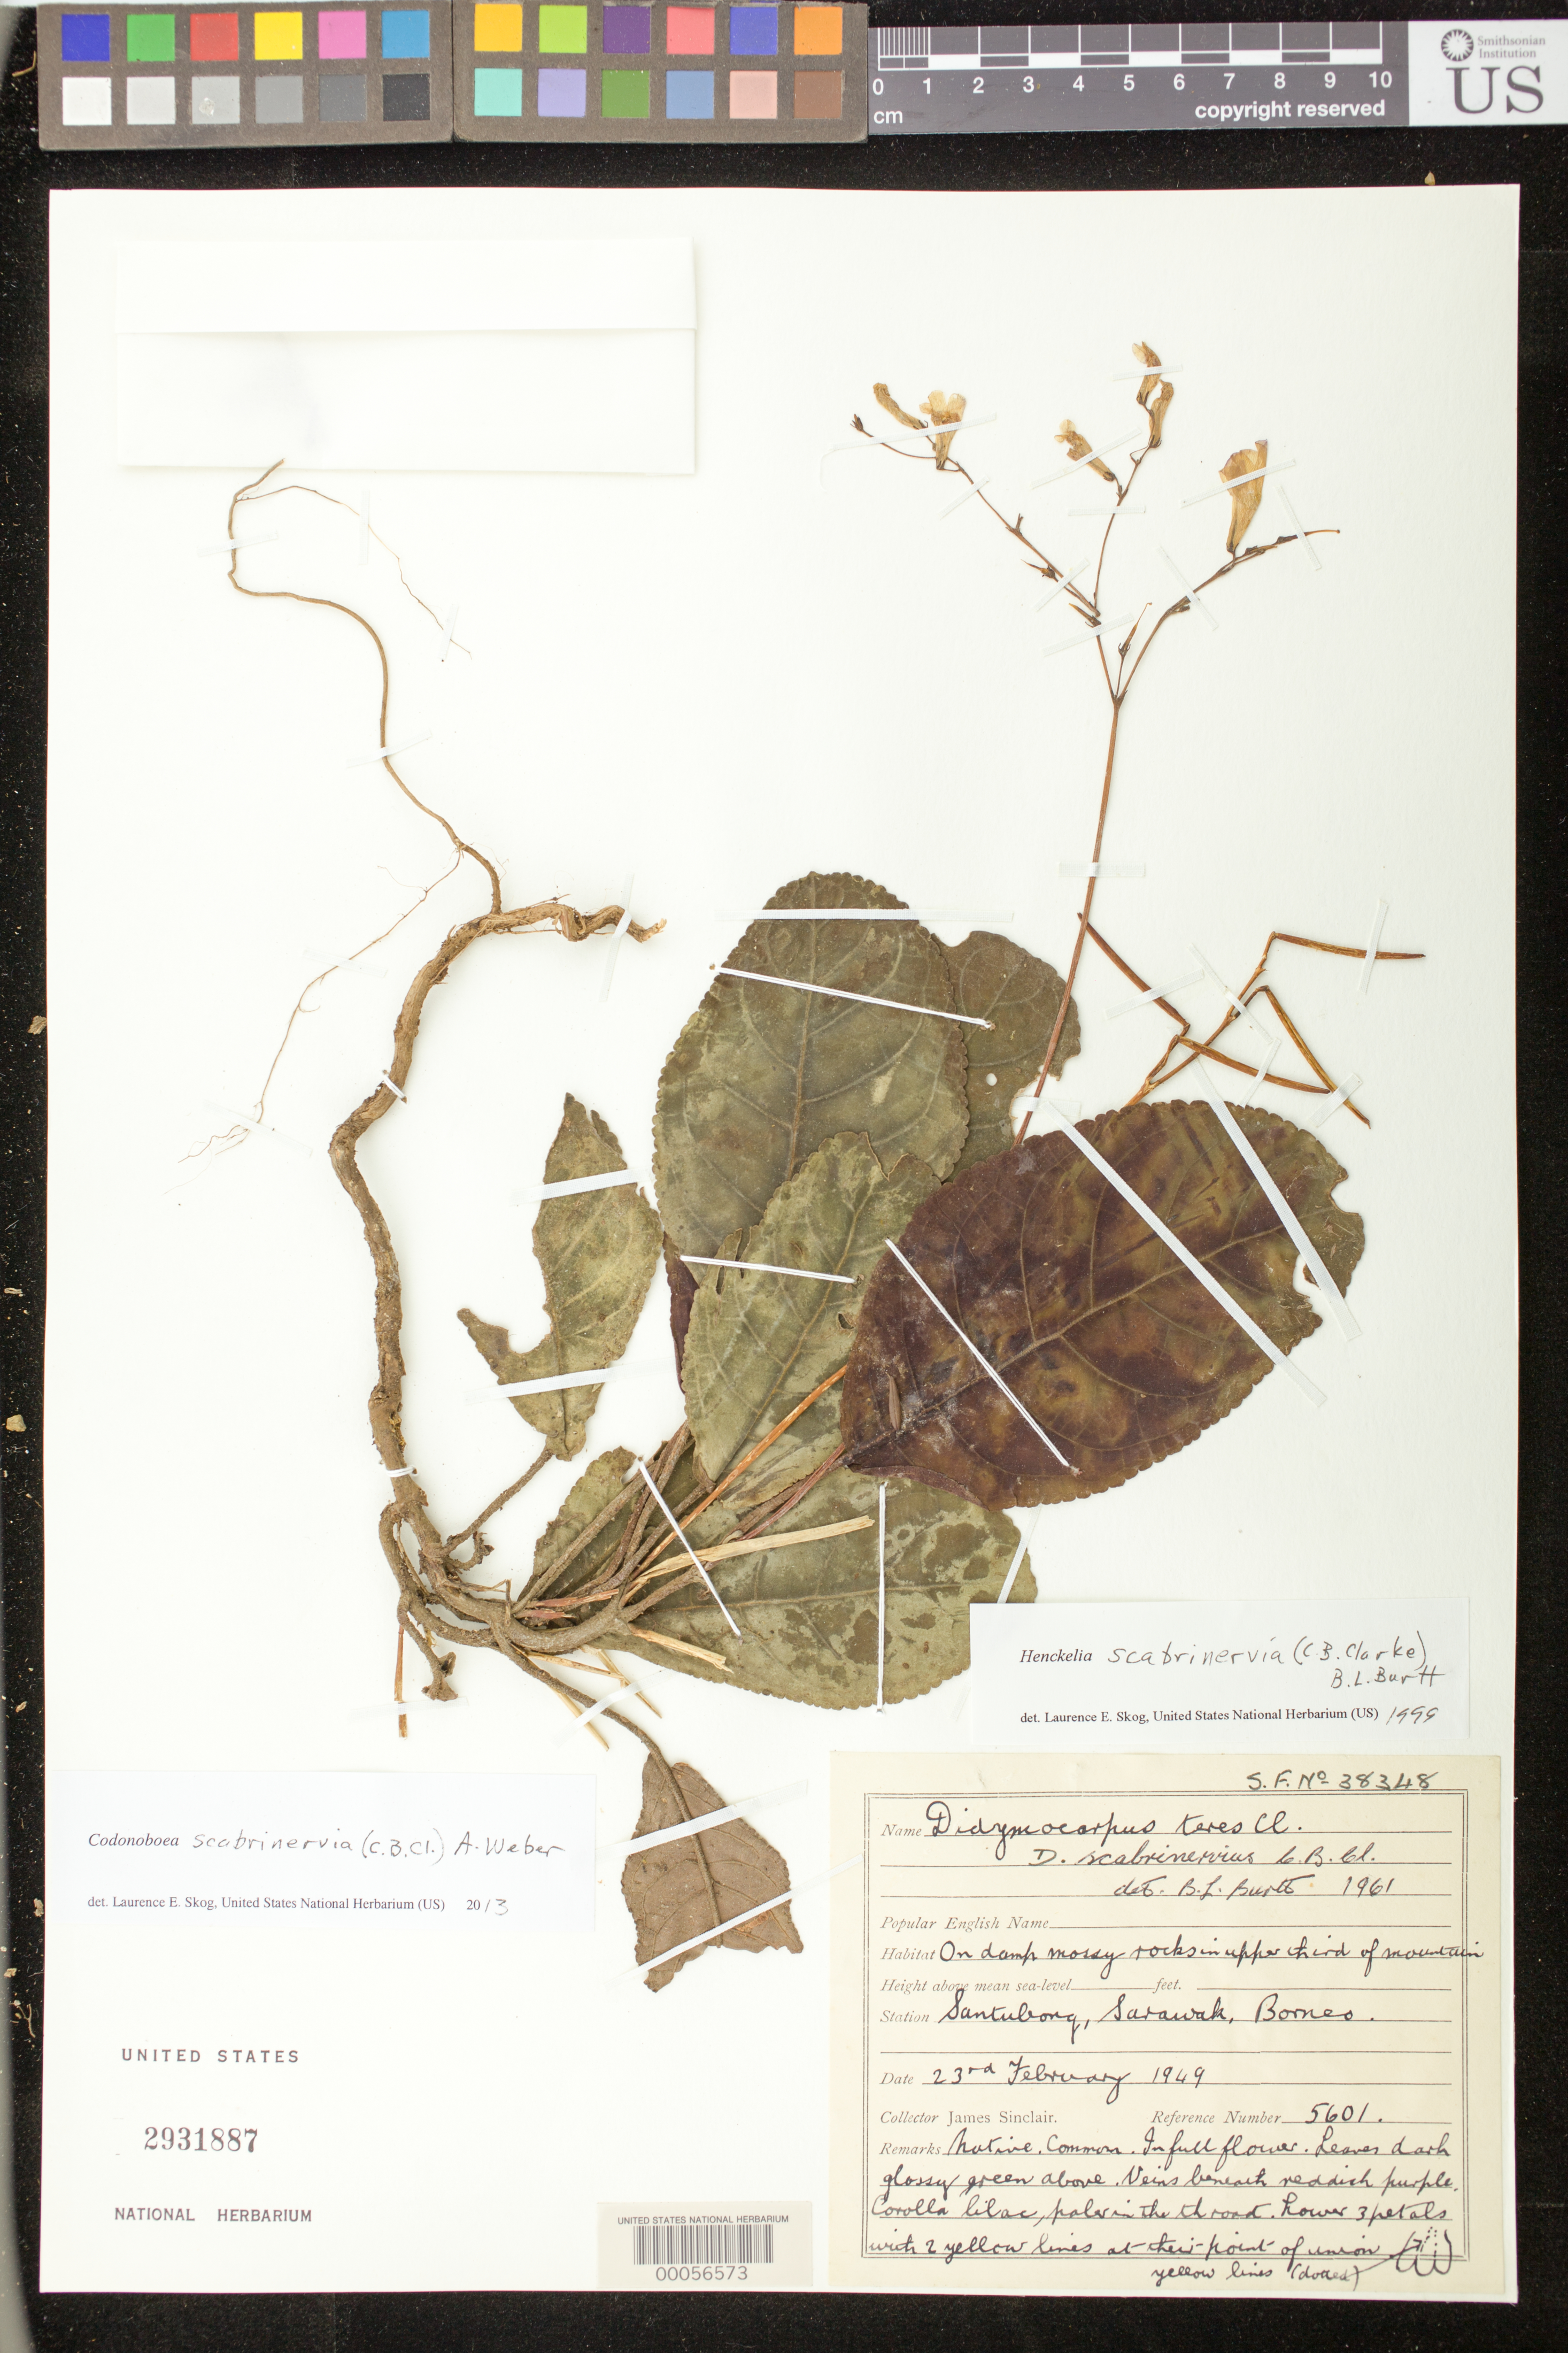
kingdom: Plantae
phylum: Tracheophyta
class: Magnoliopsida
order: Lamiales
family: Gesneriaceae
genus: Codonoboea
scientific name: Codonoboea scabrinervia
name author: (C.B. Clarke) A. Weber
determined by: Skog, Laurence E.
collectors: J. Sinclair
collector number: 5601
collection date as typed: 23 Feb 1949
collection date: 1949-02-23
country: Malaysia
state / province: Sarawak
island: Borneo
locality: Santubong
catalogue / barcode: US 2931887